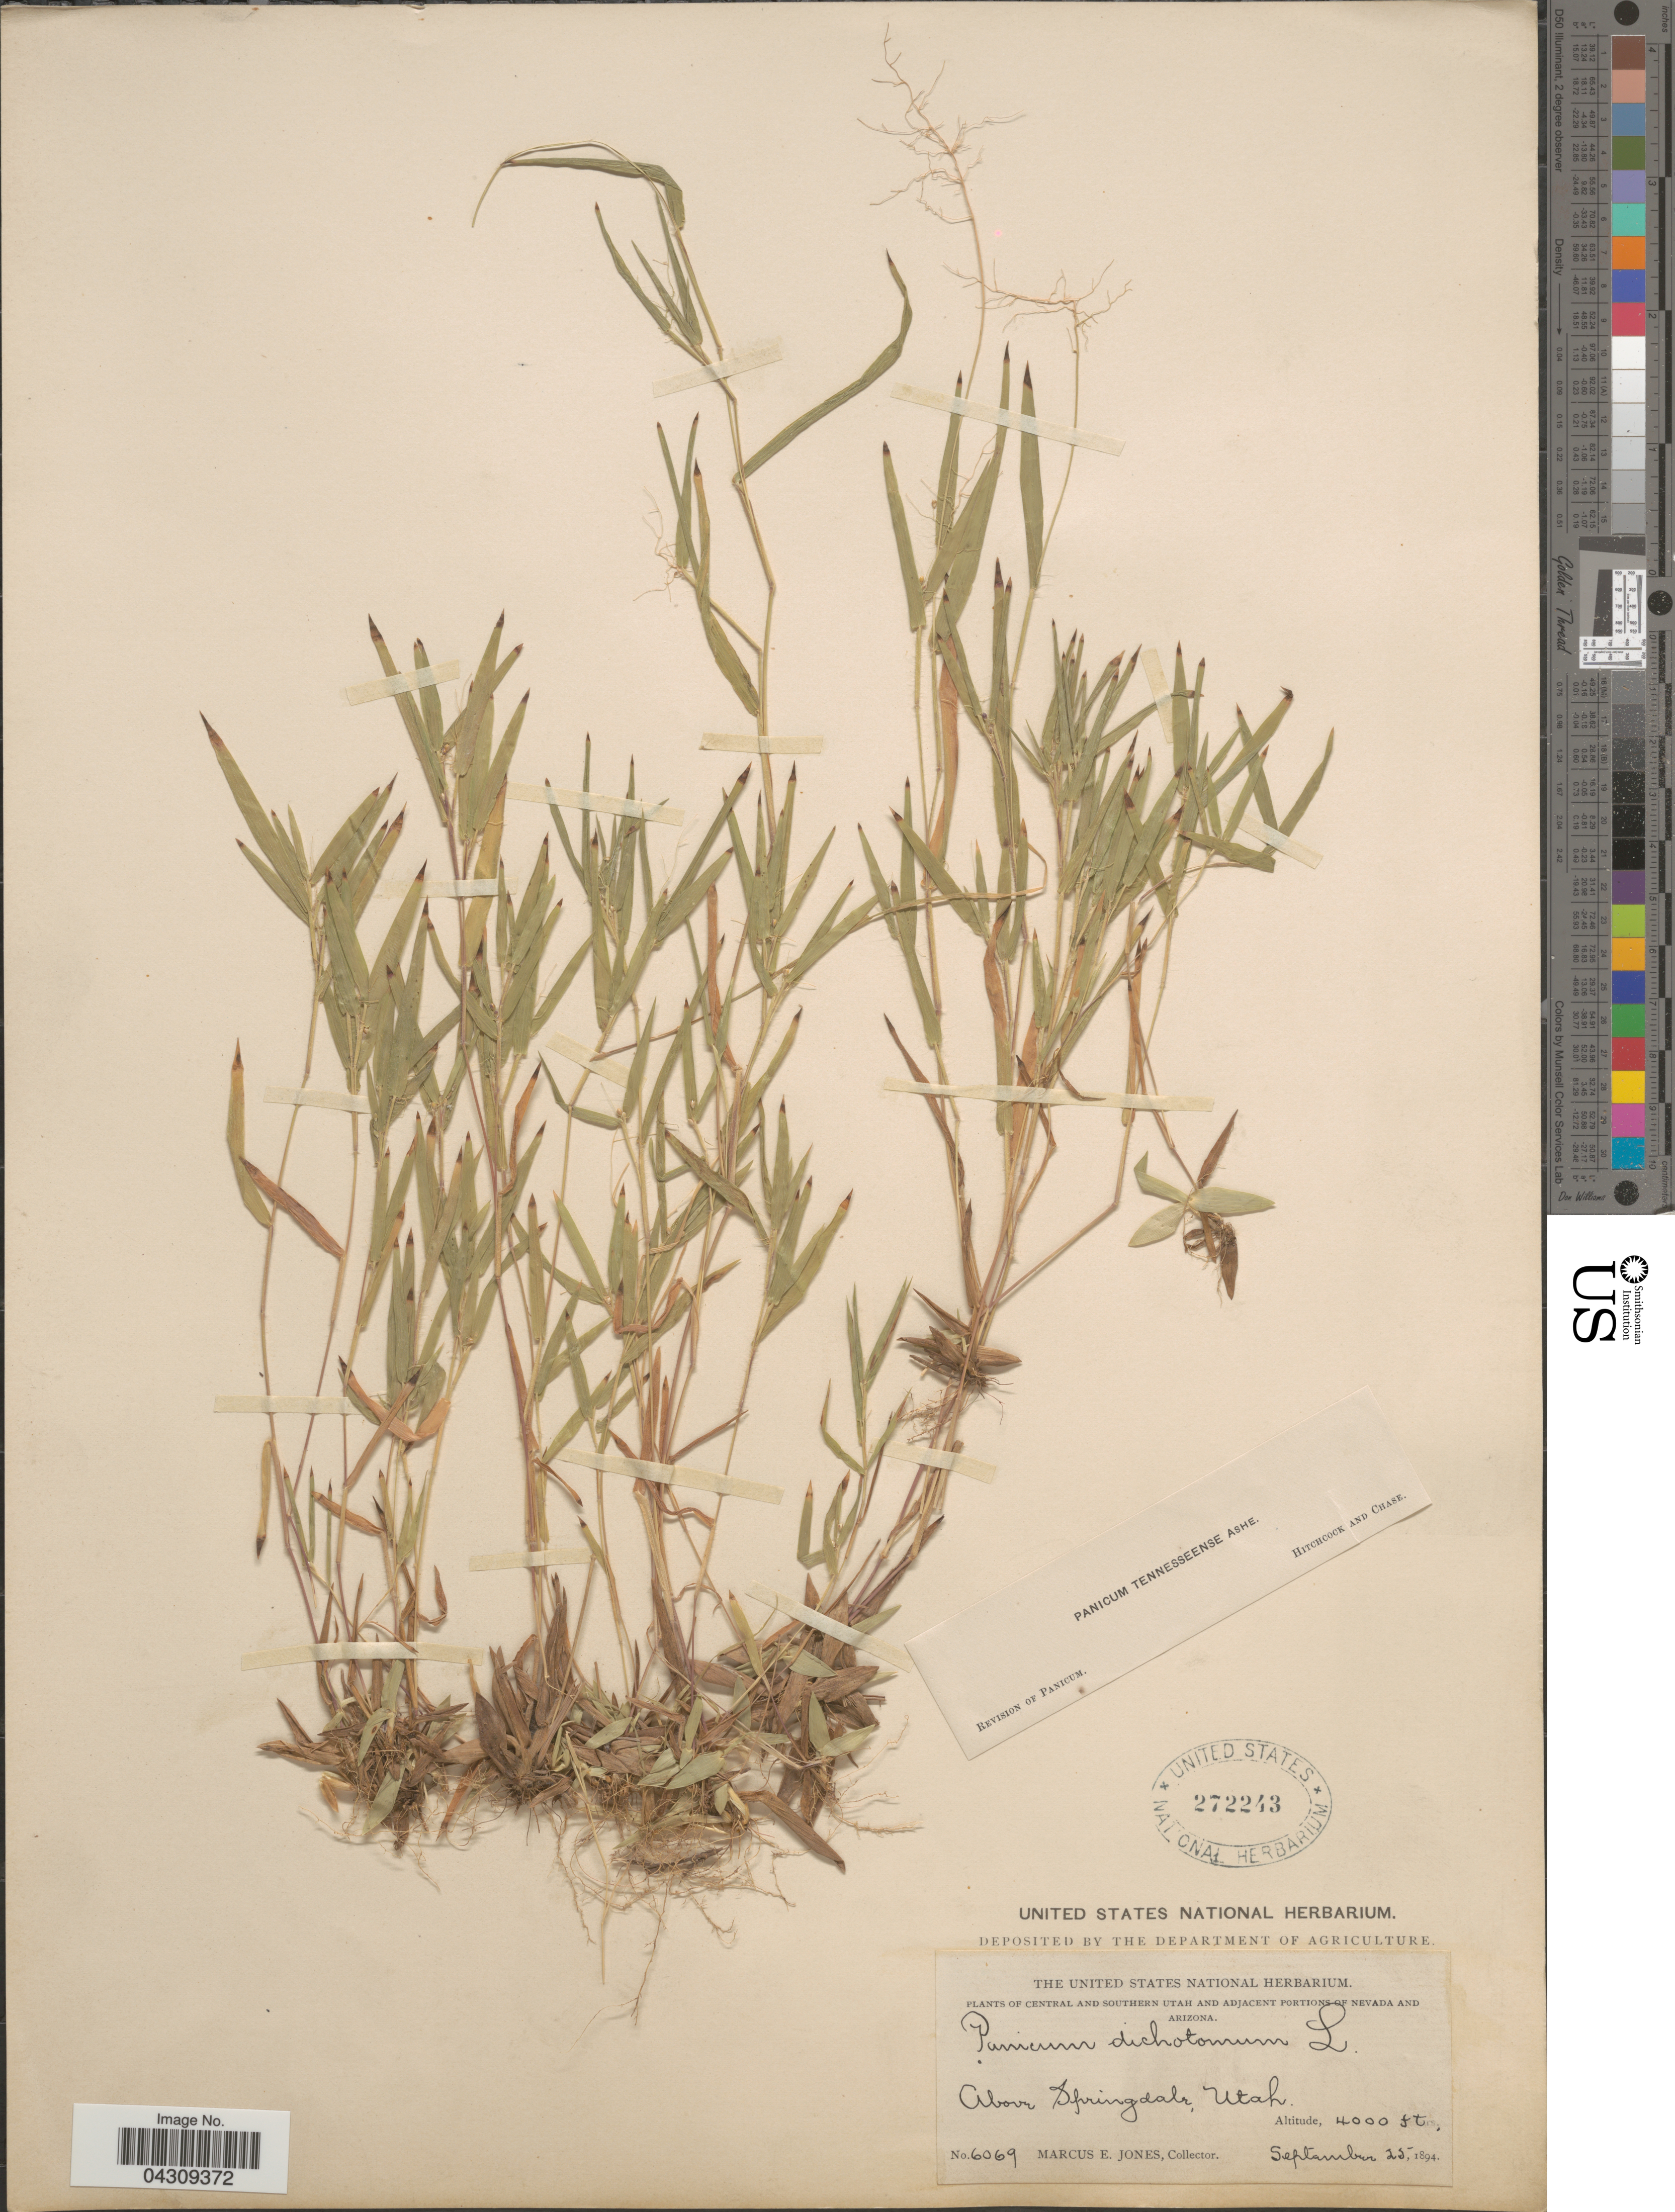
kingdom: Plantae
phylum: Tracheophyta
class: Liliopsida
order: Poales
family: Poaceae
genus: Dichanthelium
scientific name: Dichanthelium acuminatum var. acuminatum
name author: (Sw.) Gould & C.A. Clark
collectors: M. E. Jones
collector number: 6069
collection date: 1894-09-25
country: United States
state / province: Utah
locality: Central and Southern Utah. Above Springdale.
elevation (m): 1219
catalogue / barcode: US 272243